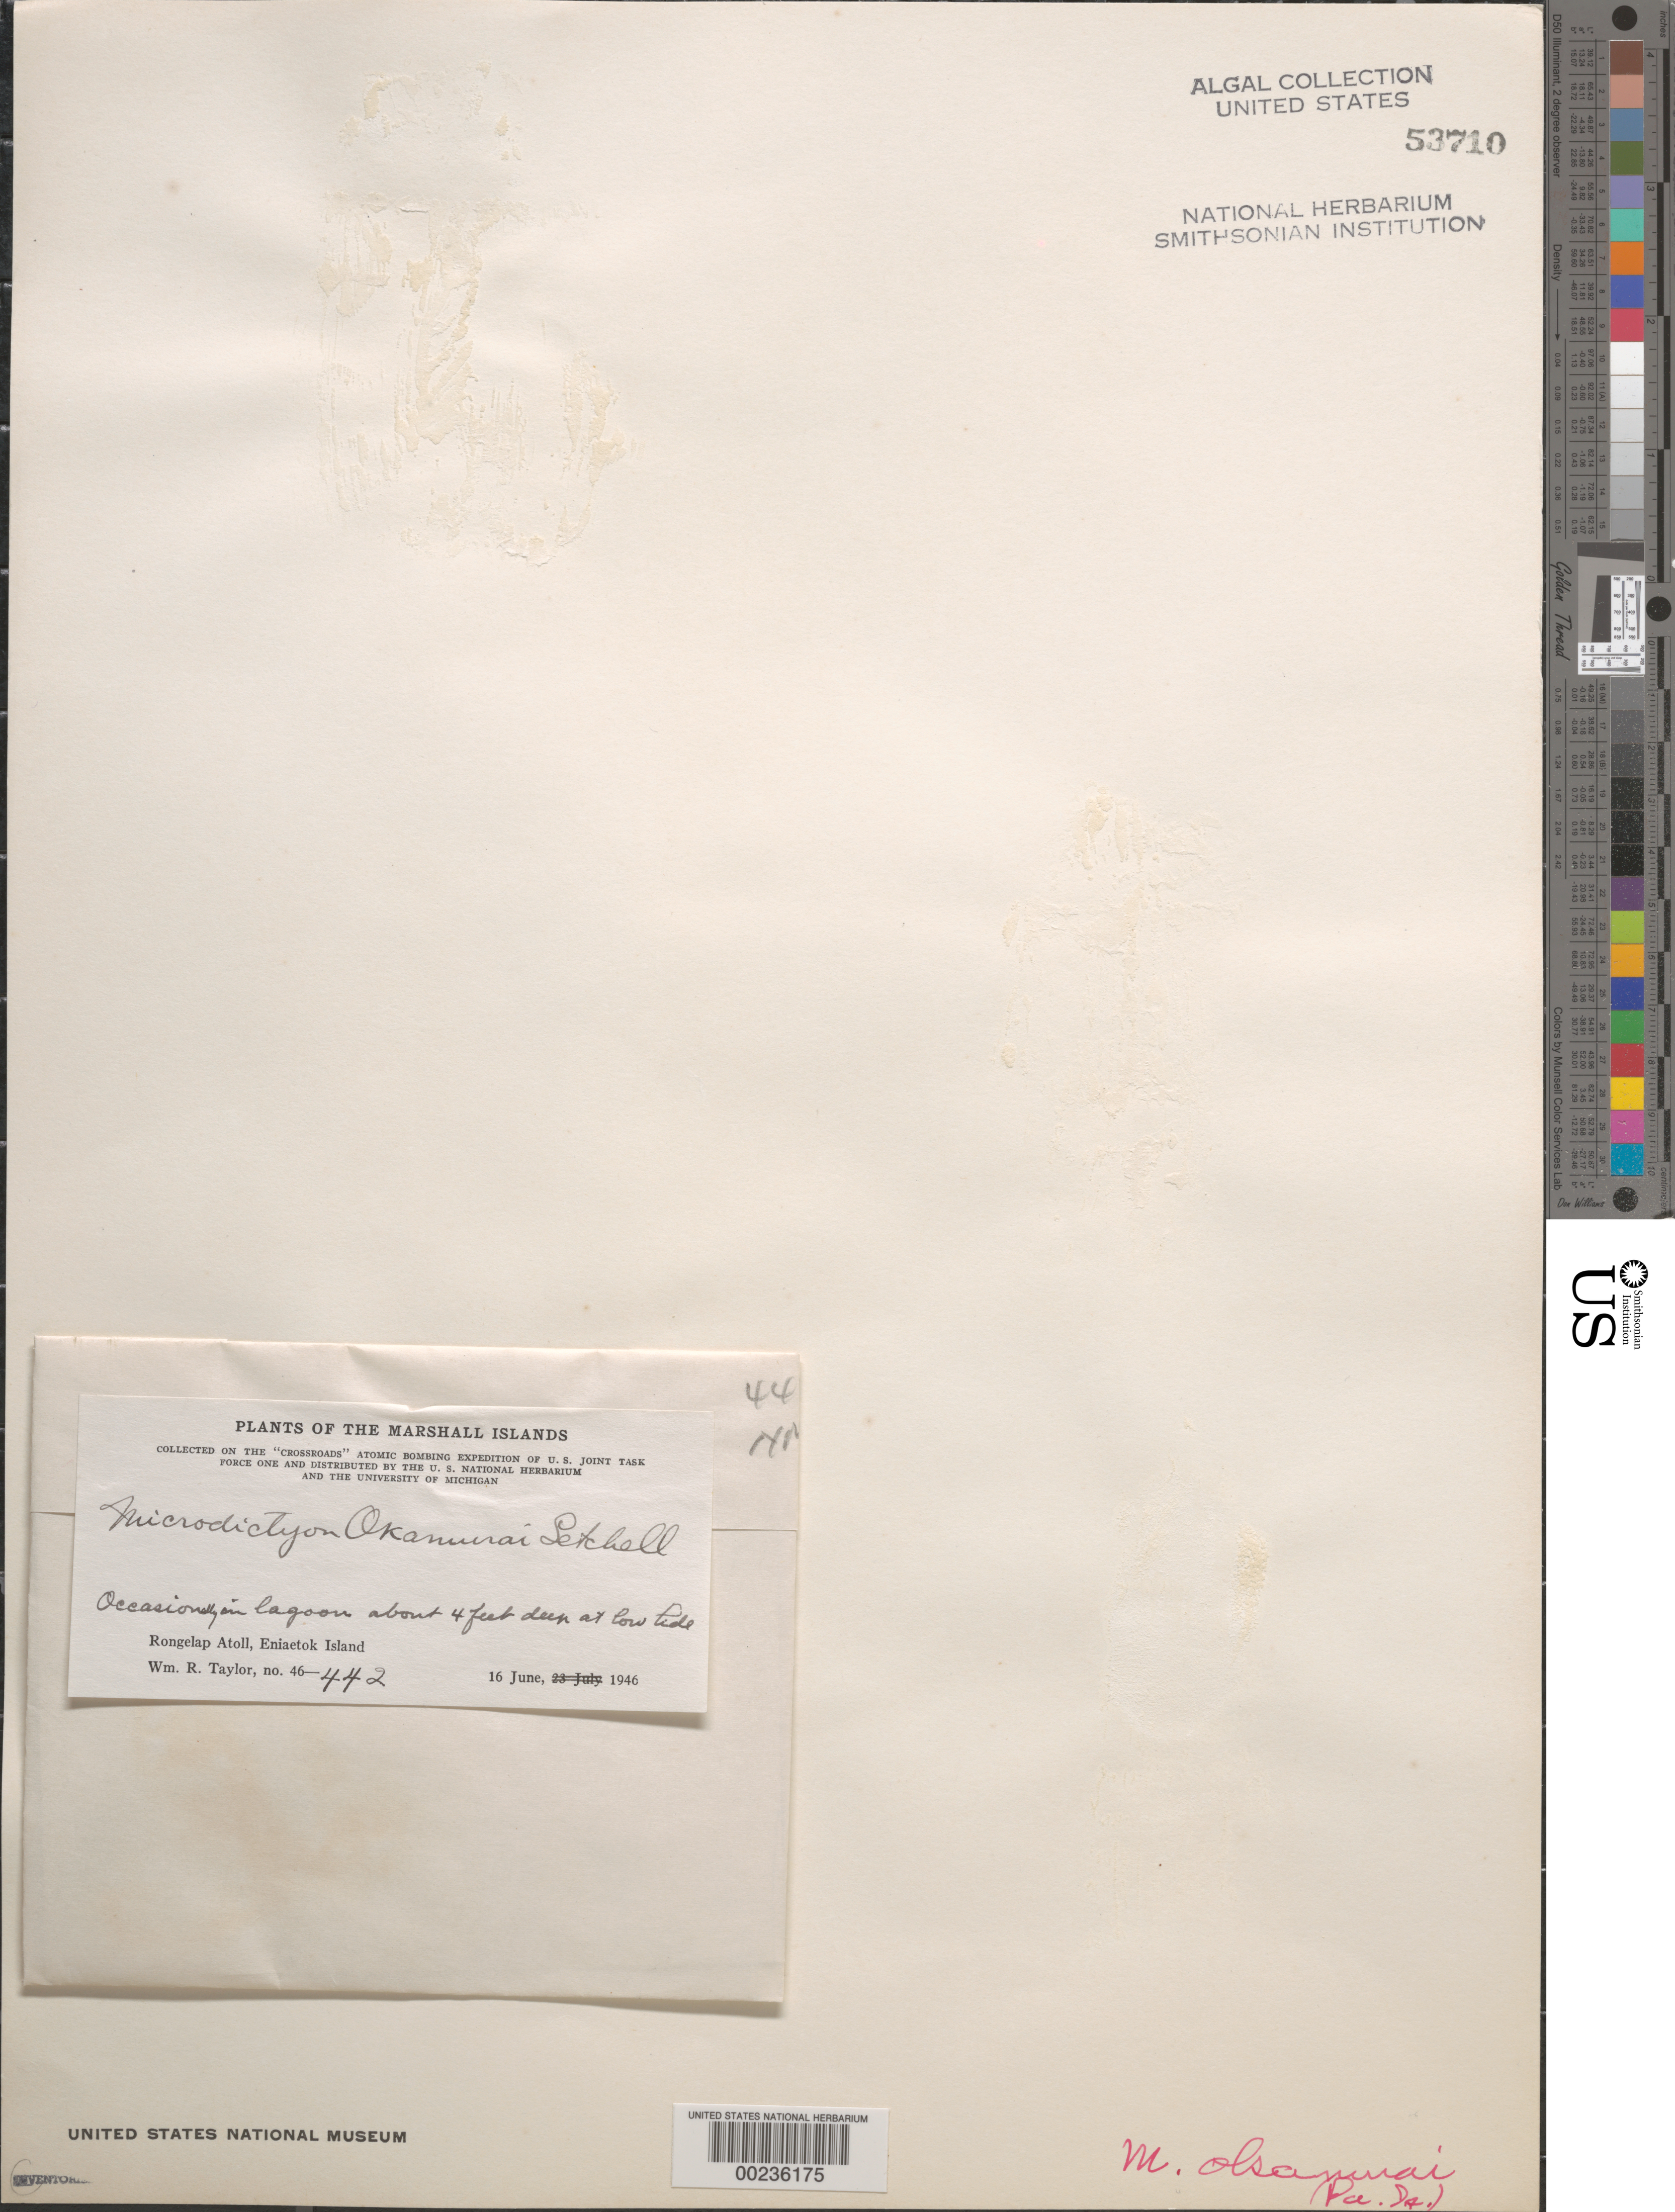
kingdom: Plantae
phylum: Chlorophyta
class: Ulvophyceae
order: Cladophorales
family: Anadyomenaceae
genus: Microdictyon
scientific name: Microdictyon okamurae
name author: Setch.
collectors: W. R. Taylor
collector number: WRT 46-442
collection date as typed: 16 Jun 1946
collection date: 1946-06-16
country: Marshall Islands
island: Rongelap Atoll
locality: Eniaetok Islet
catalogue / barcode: US 53710